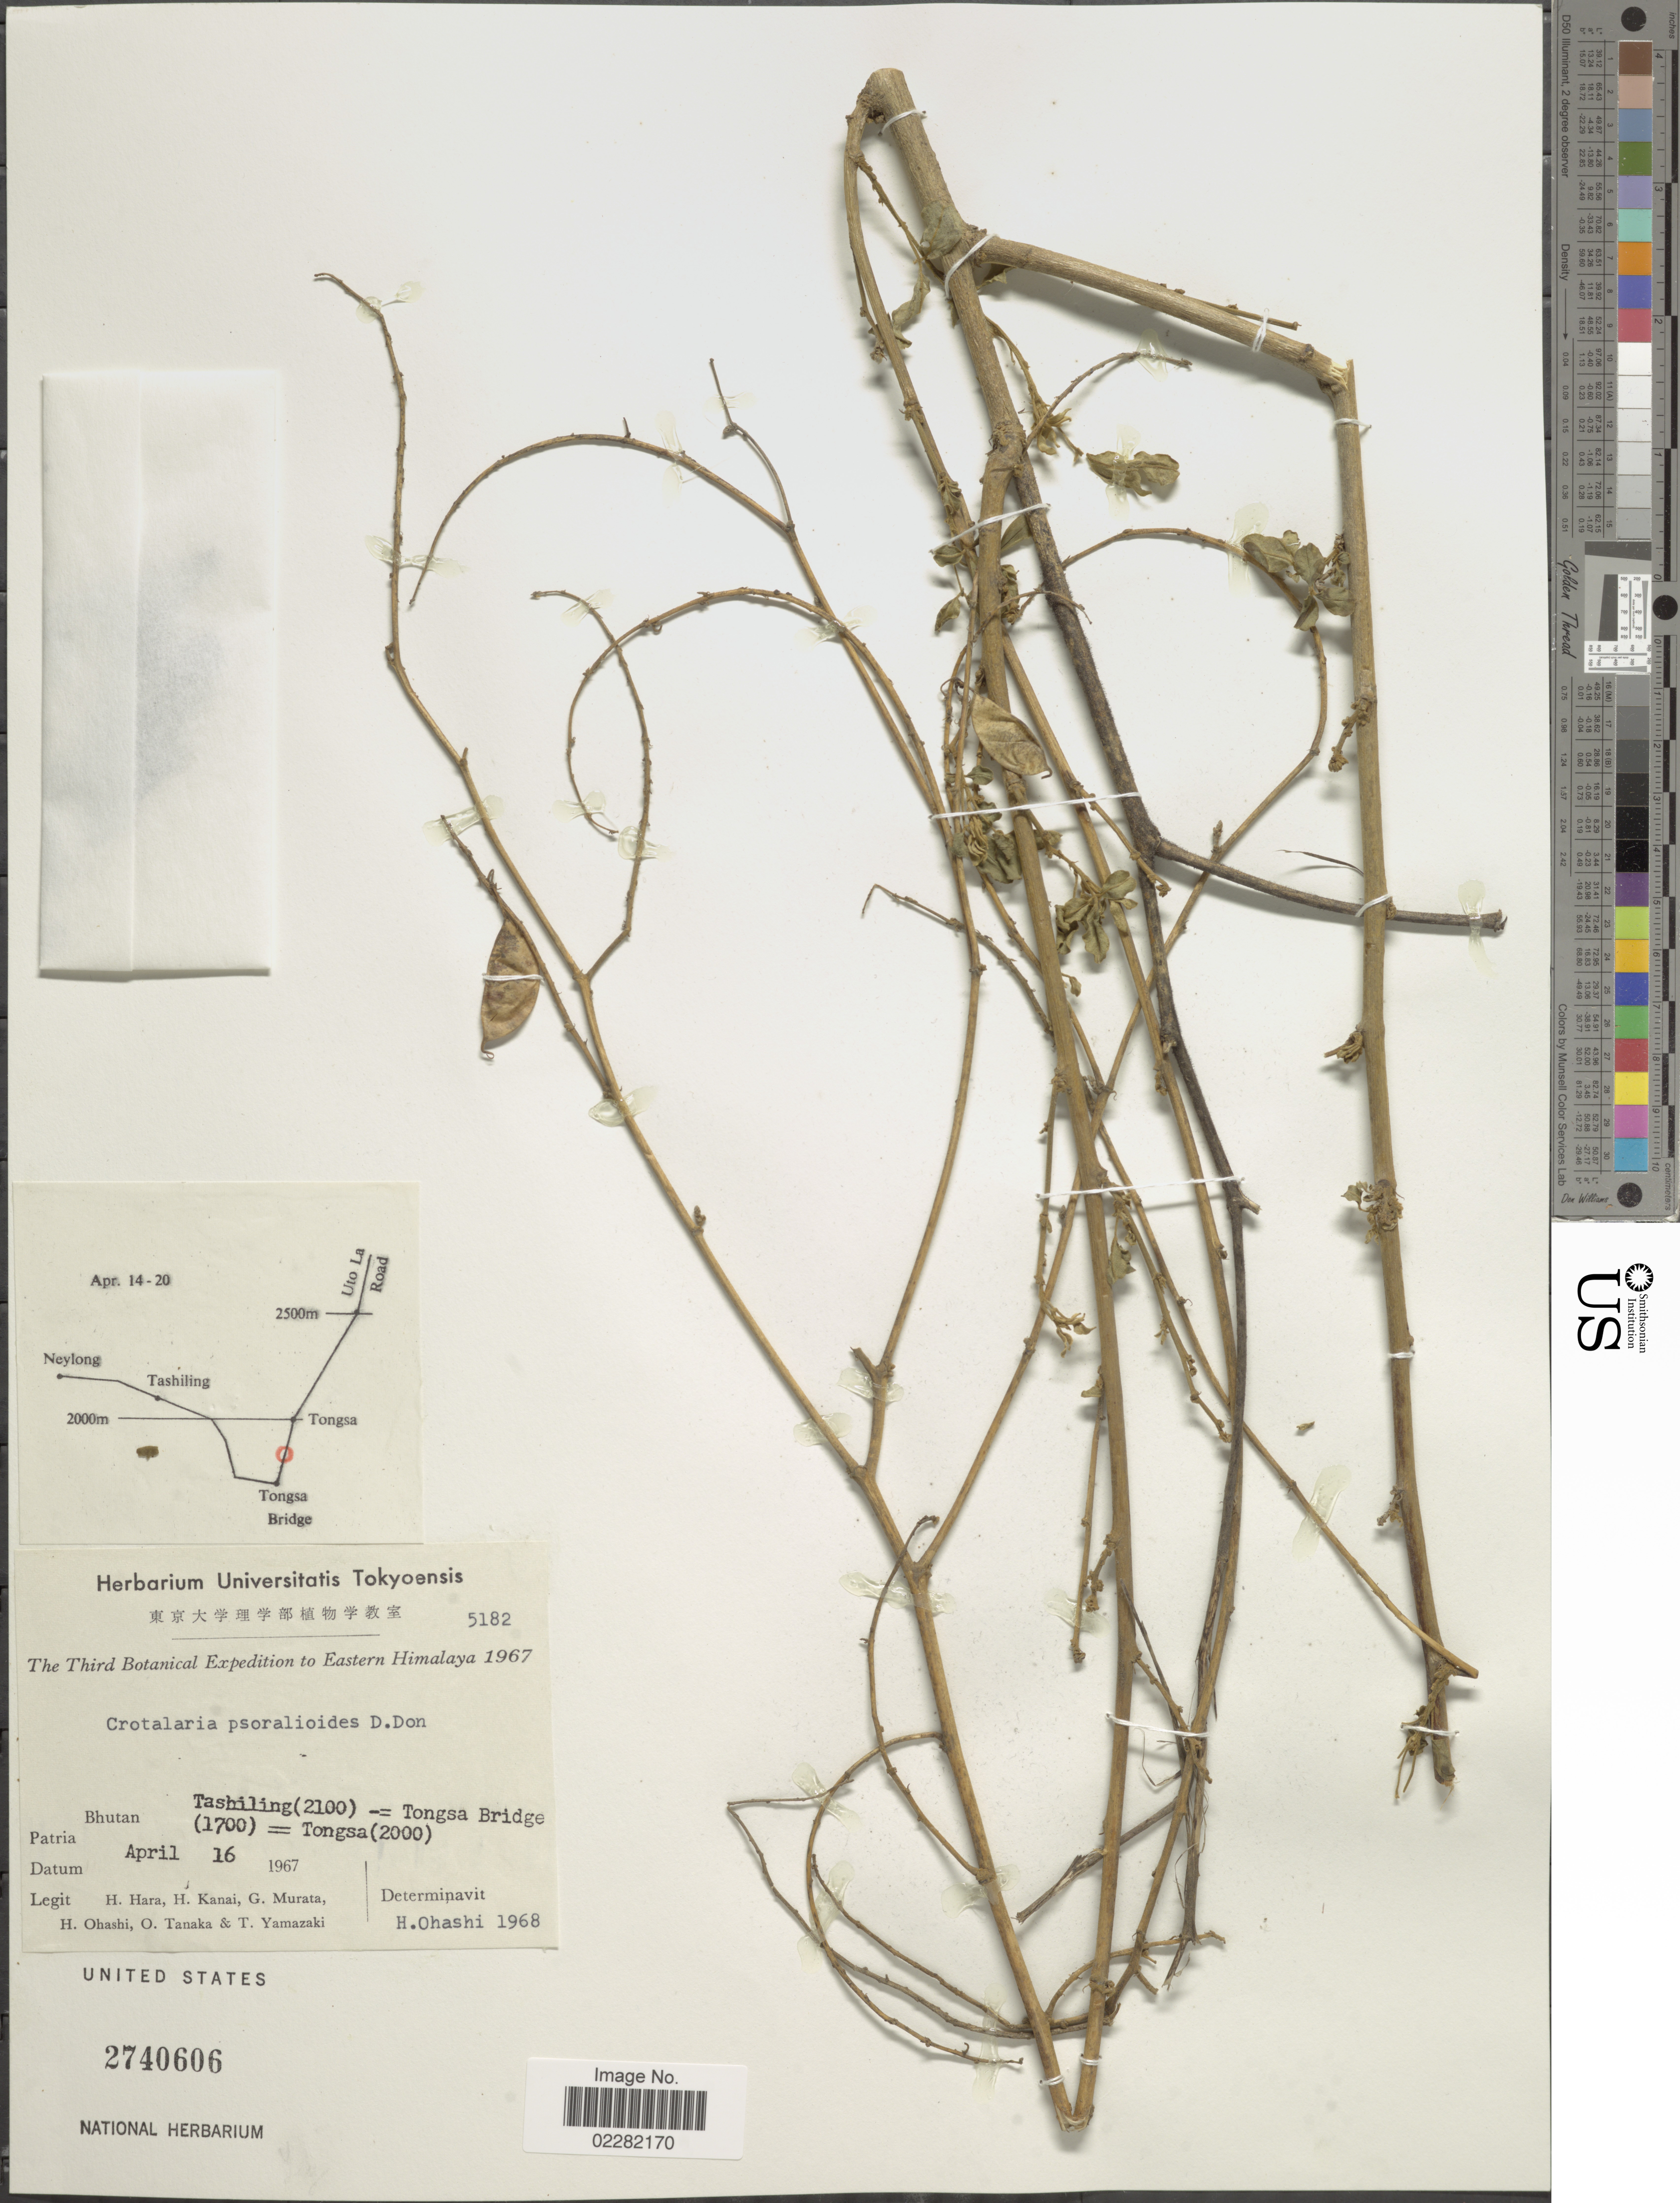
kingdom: Plantae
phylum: Tracheophyta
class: Magnoliopsida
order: Fabales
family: Fabaceae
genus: Crotalaria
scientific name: Crotalaria psoraleoides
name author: D. Don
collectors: H. Hara, H. Kanai, G. Murata, H. Ohashi & et al.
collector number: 5182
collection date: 1967-04-16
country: Bhutan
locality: Tashilling = Tongsa Bridge= Tongsa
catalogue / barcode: US 2740606